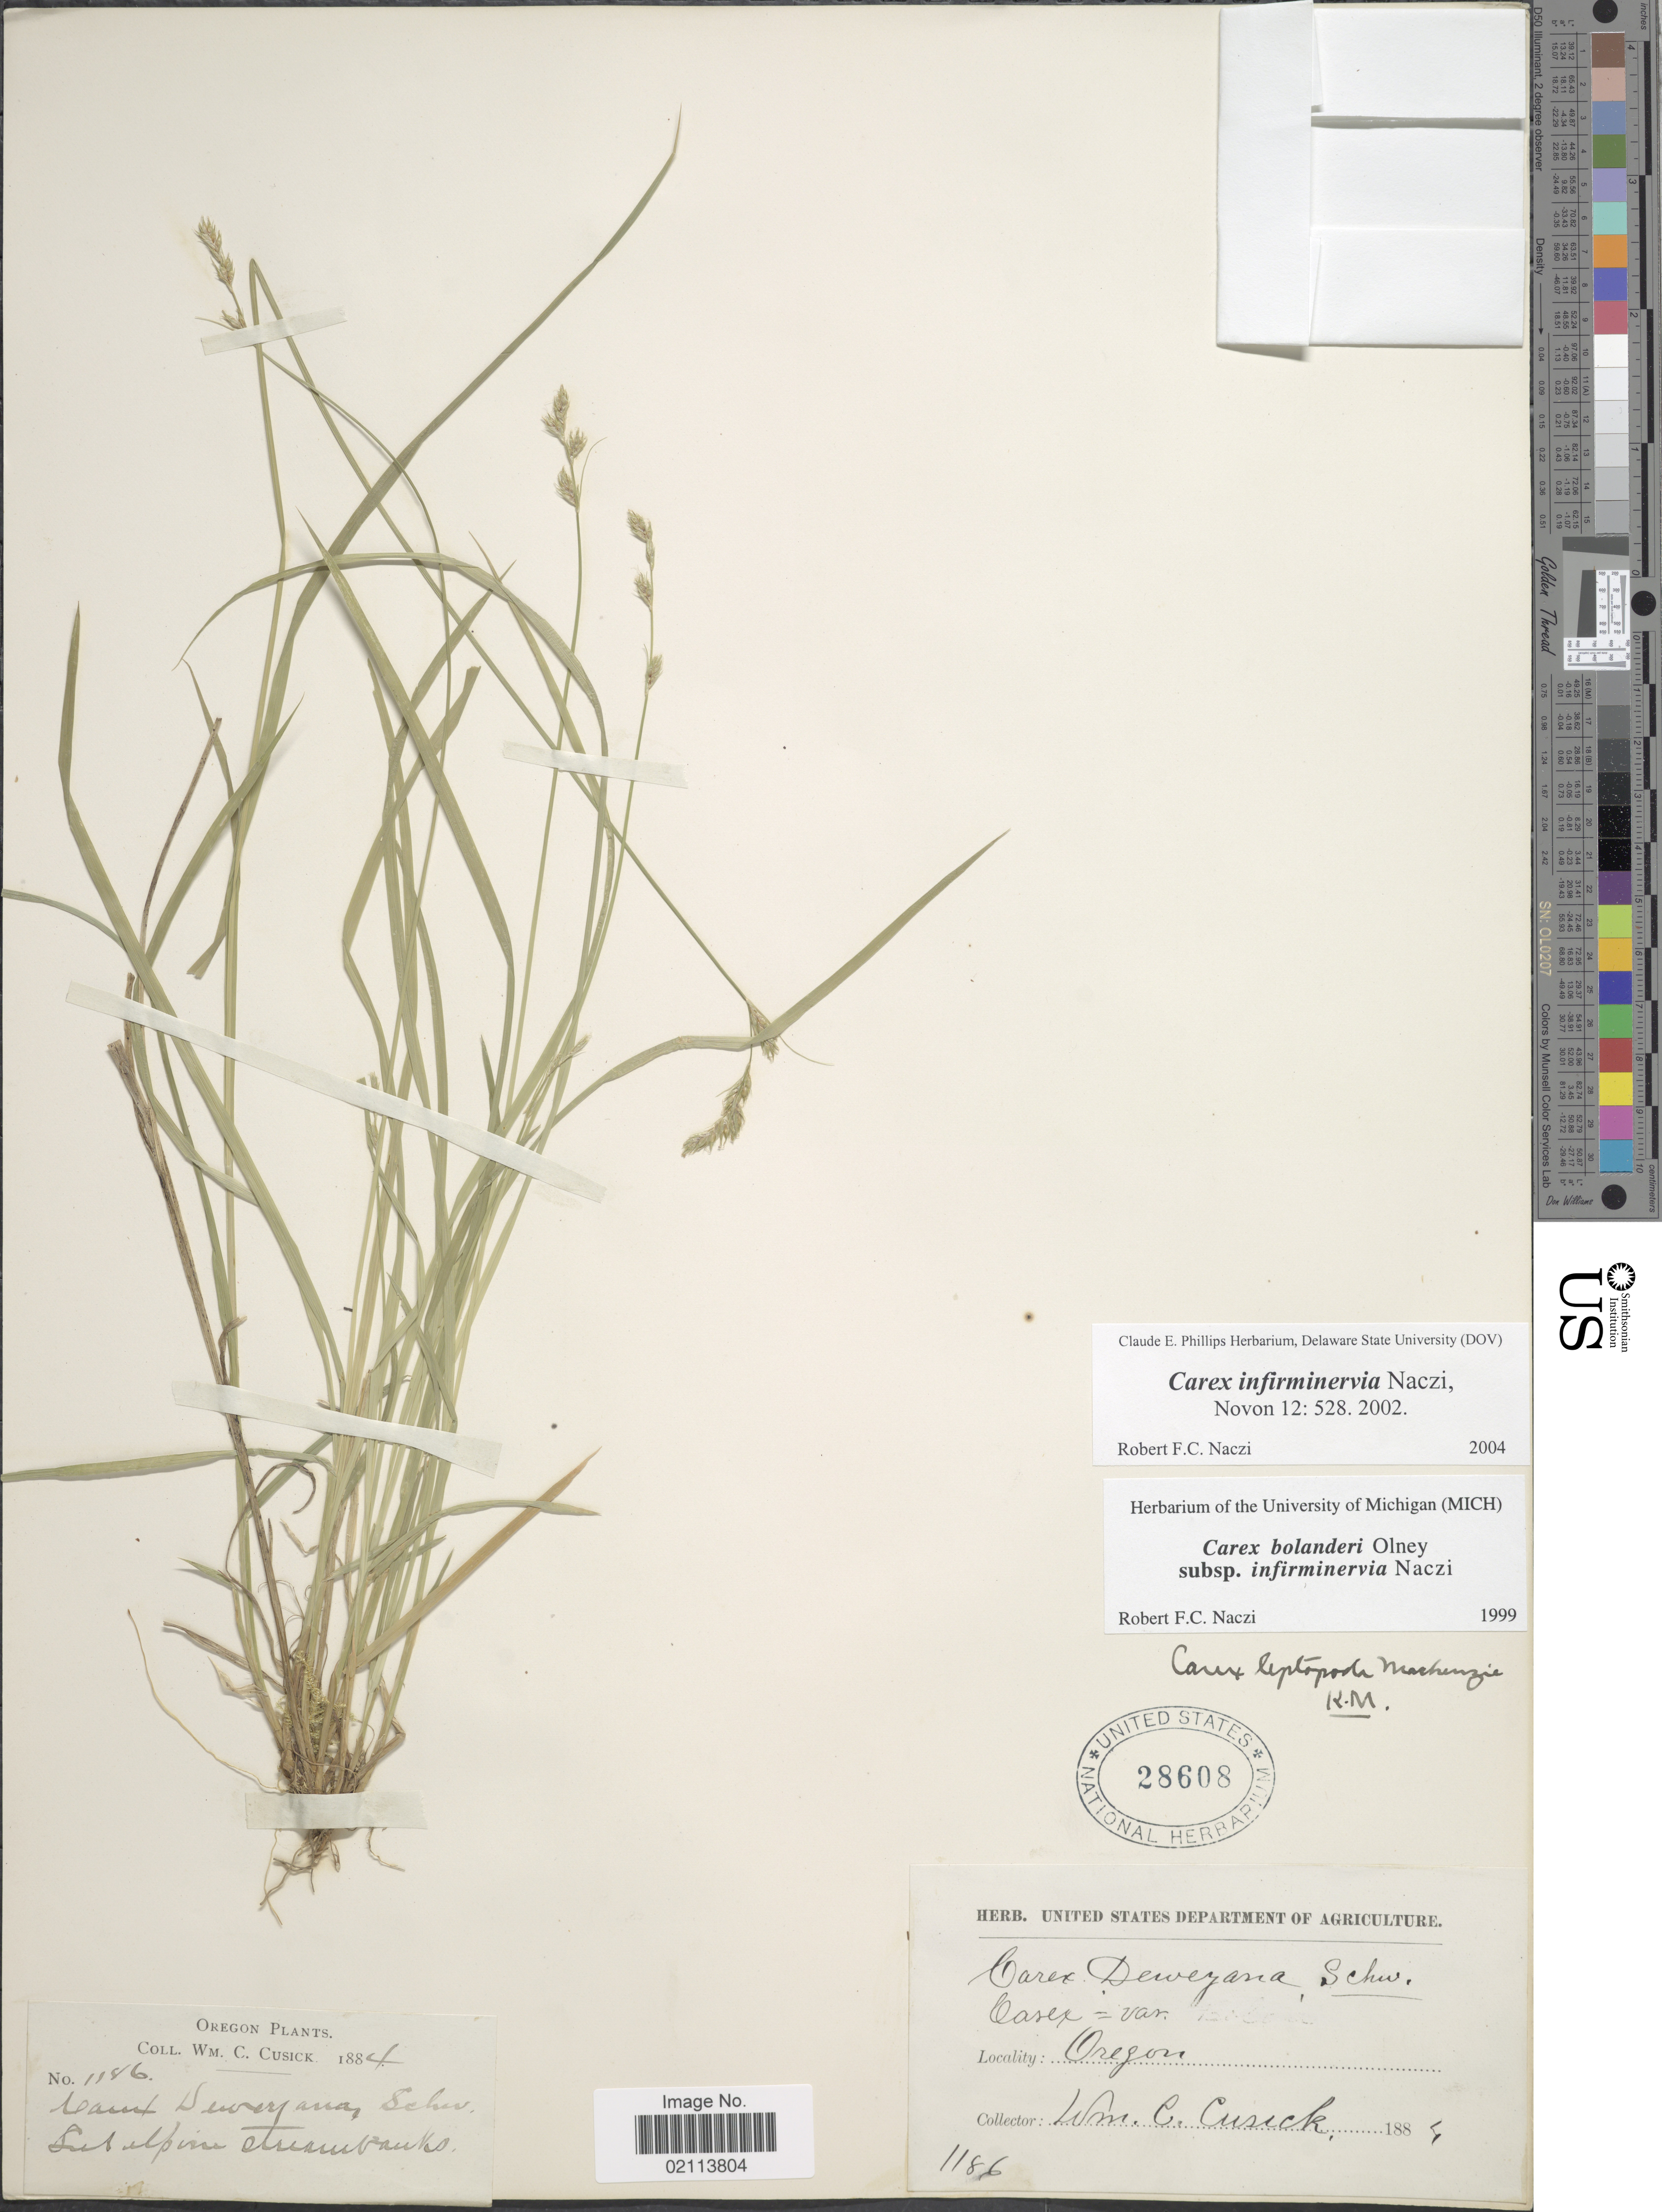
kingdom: Plantae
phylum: Tracheophyta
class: Liliopsida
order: Poales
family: Cyperaceae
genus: Carex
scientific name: Carex infirminervia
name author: Naczi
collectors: W. C. Cusick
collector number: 1186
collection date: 1884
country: United States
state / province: Oregon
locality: Subalpine stream banks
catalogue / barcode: US 28608